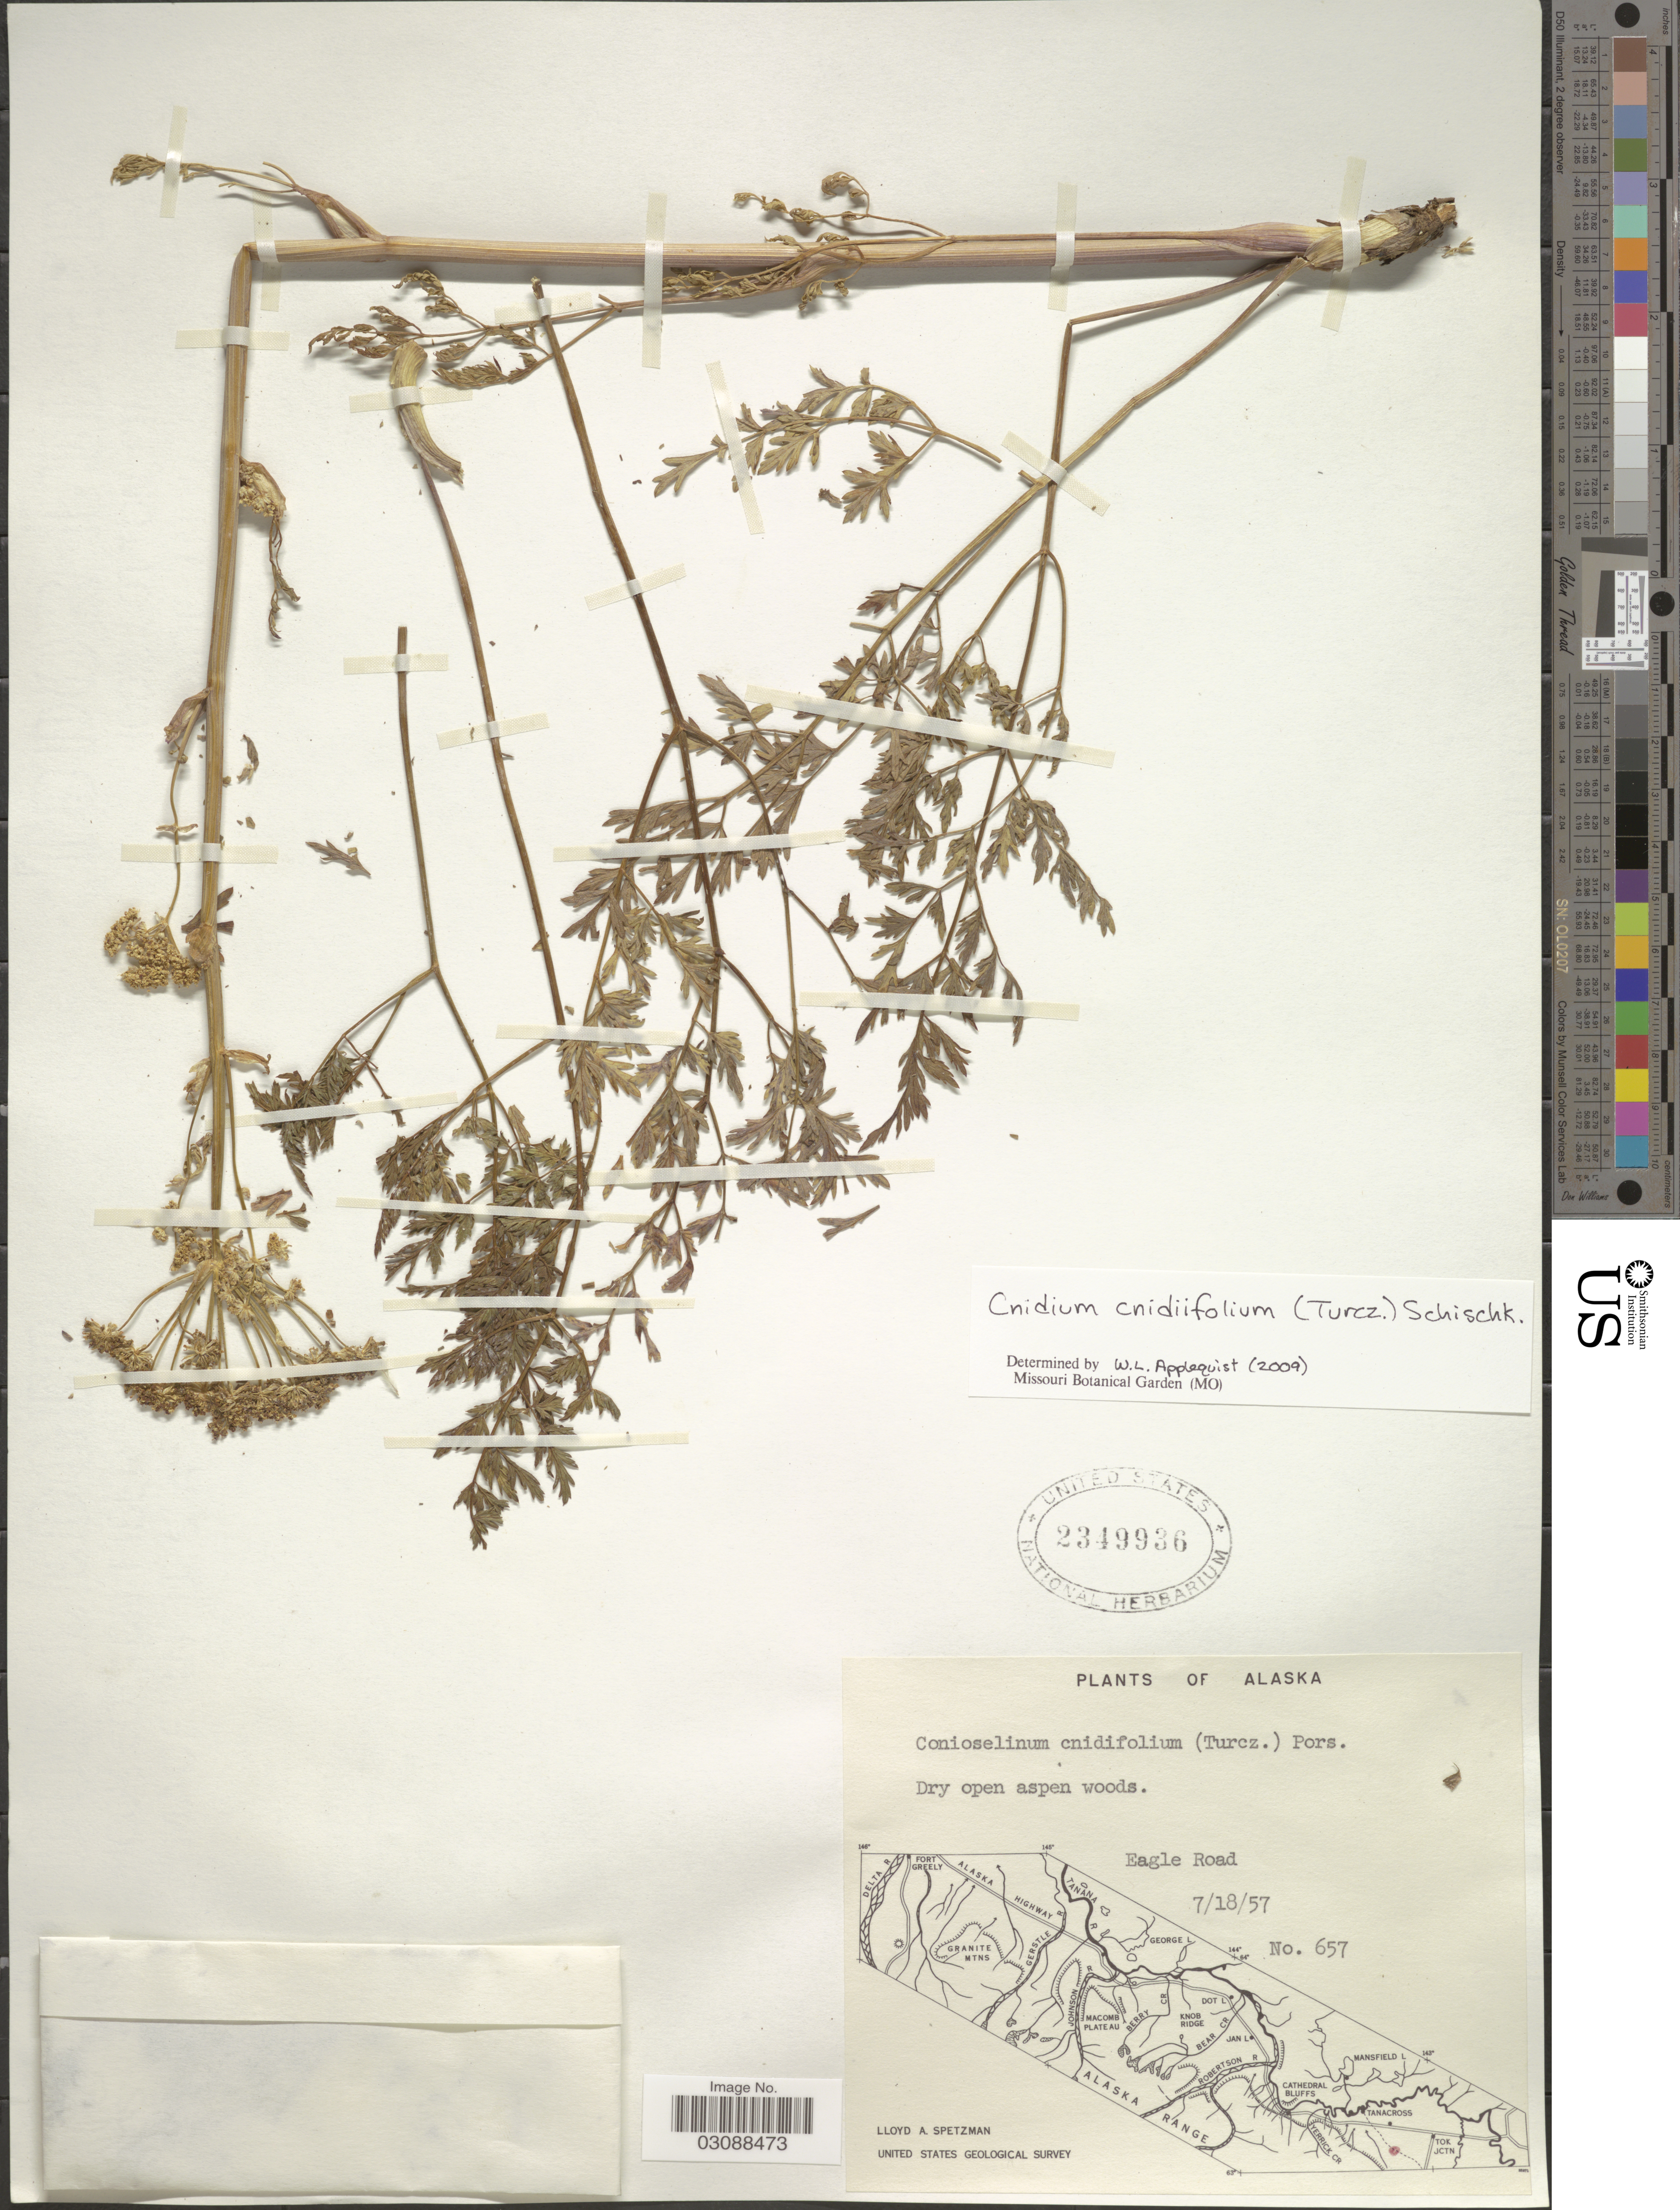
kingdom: Plantae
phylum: Tracheophyta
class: Magnoliopsida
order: Apiales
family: Apiaceae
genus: Cnidium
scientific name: Cnidium cnidiifolium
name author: (Turcz.) Schischk.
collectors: L. Spetzman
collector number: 657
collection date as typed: Transcribed d/m/y: 18/7/57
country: United States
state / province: Alaska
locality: Eagle Road.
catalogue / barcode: US 2349936